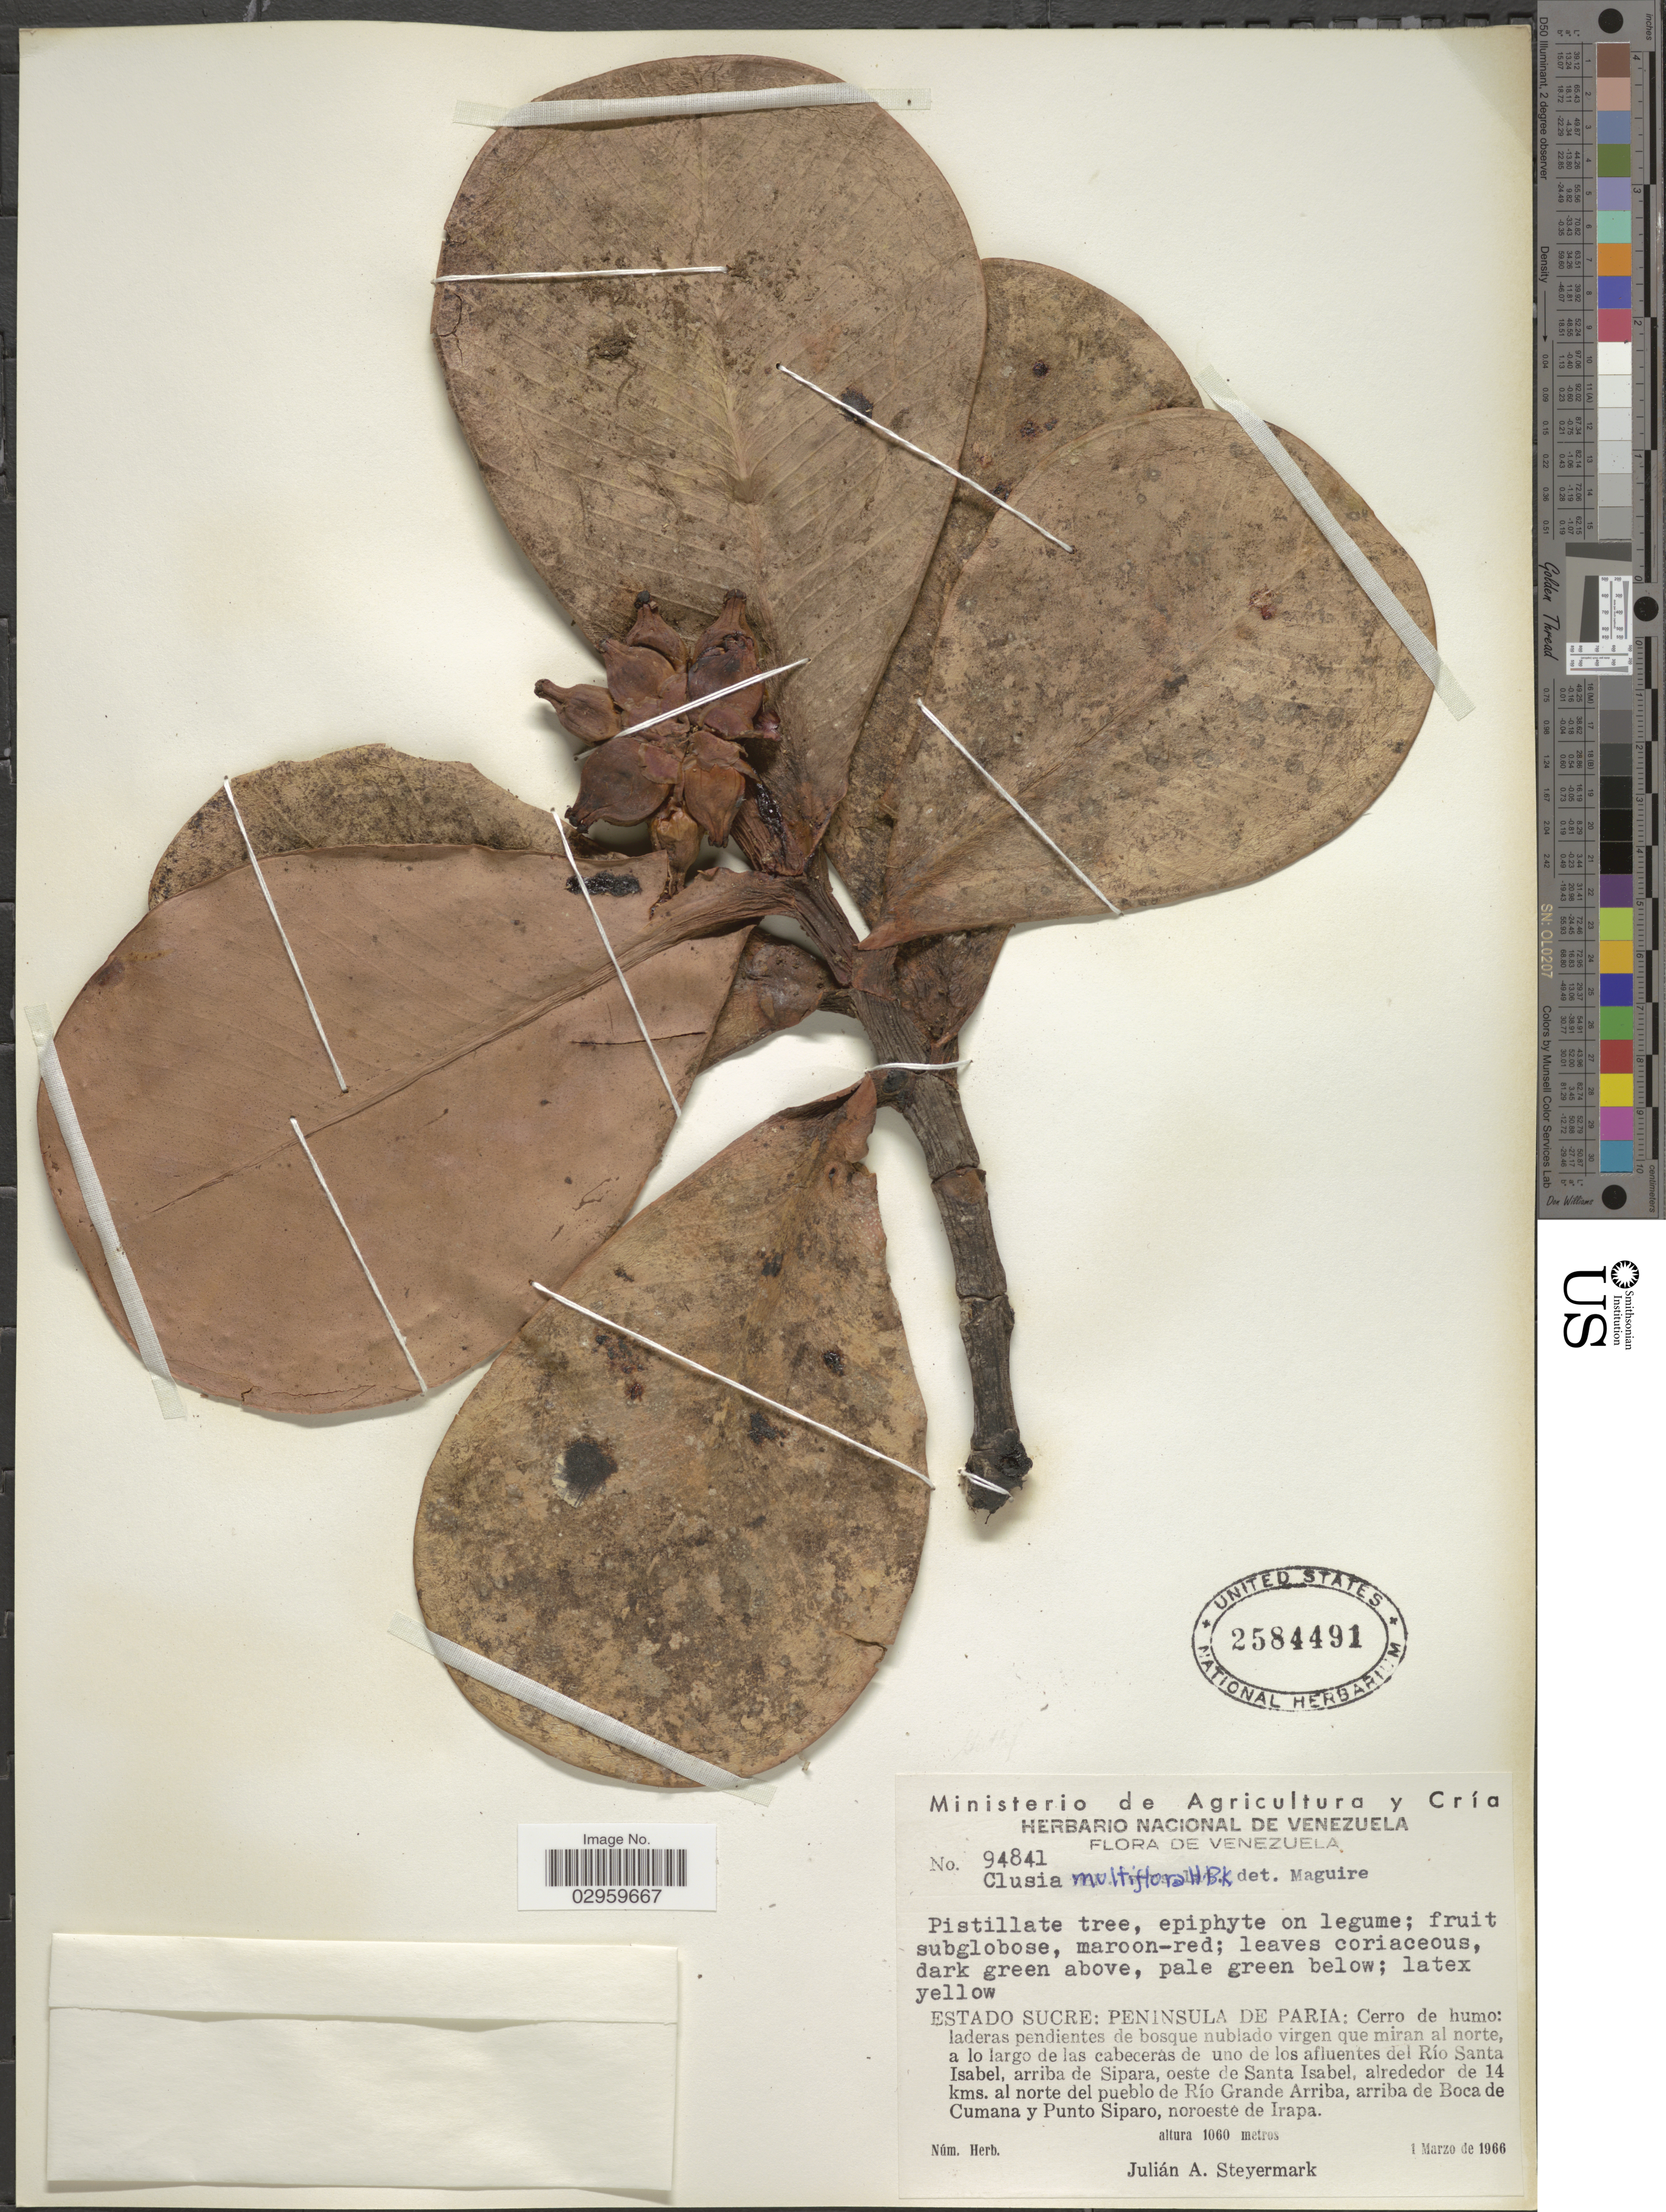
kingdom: Plantae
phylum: Tracheophyta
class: Magnoliopsida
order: Malpighiales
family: Clusiaceae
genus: Clusia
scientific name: Clusia multiflora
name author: Kunth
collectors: J. Steyermark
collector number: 94841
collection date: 1966-03-01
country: Venezuela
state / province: Sucre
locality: Peninsula de Paria: Cerro de humo: laderas pendientes de bosque nublado virgen que miran al norte, a lo largo de las cabecerás de uno de los afluentes del Río Santa Isabel, arriba de Sipara, oeste de Santa Isabel, alrededor de 14 kms. al norte del pueblo de Río Grande Arriba, arriba de Boca de Cumana y Punto Siparo, noroesté de Irapa.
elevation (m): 1060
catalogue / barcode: US 2584491